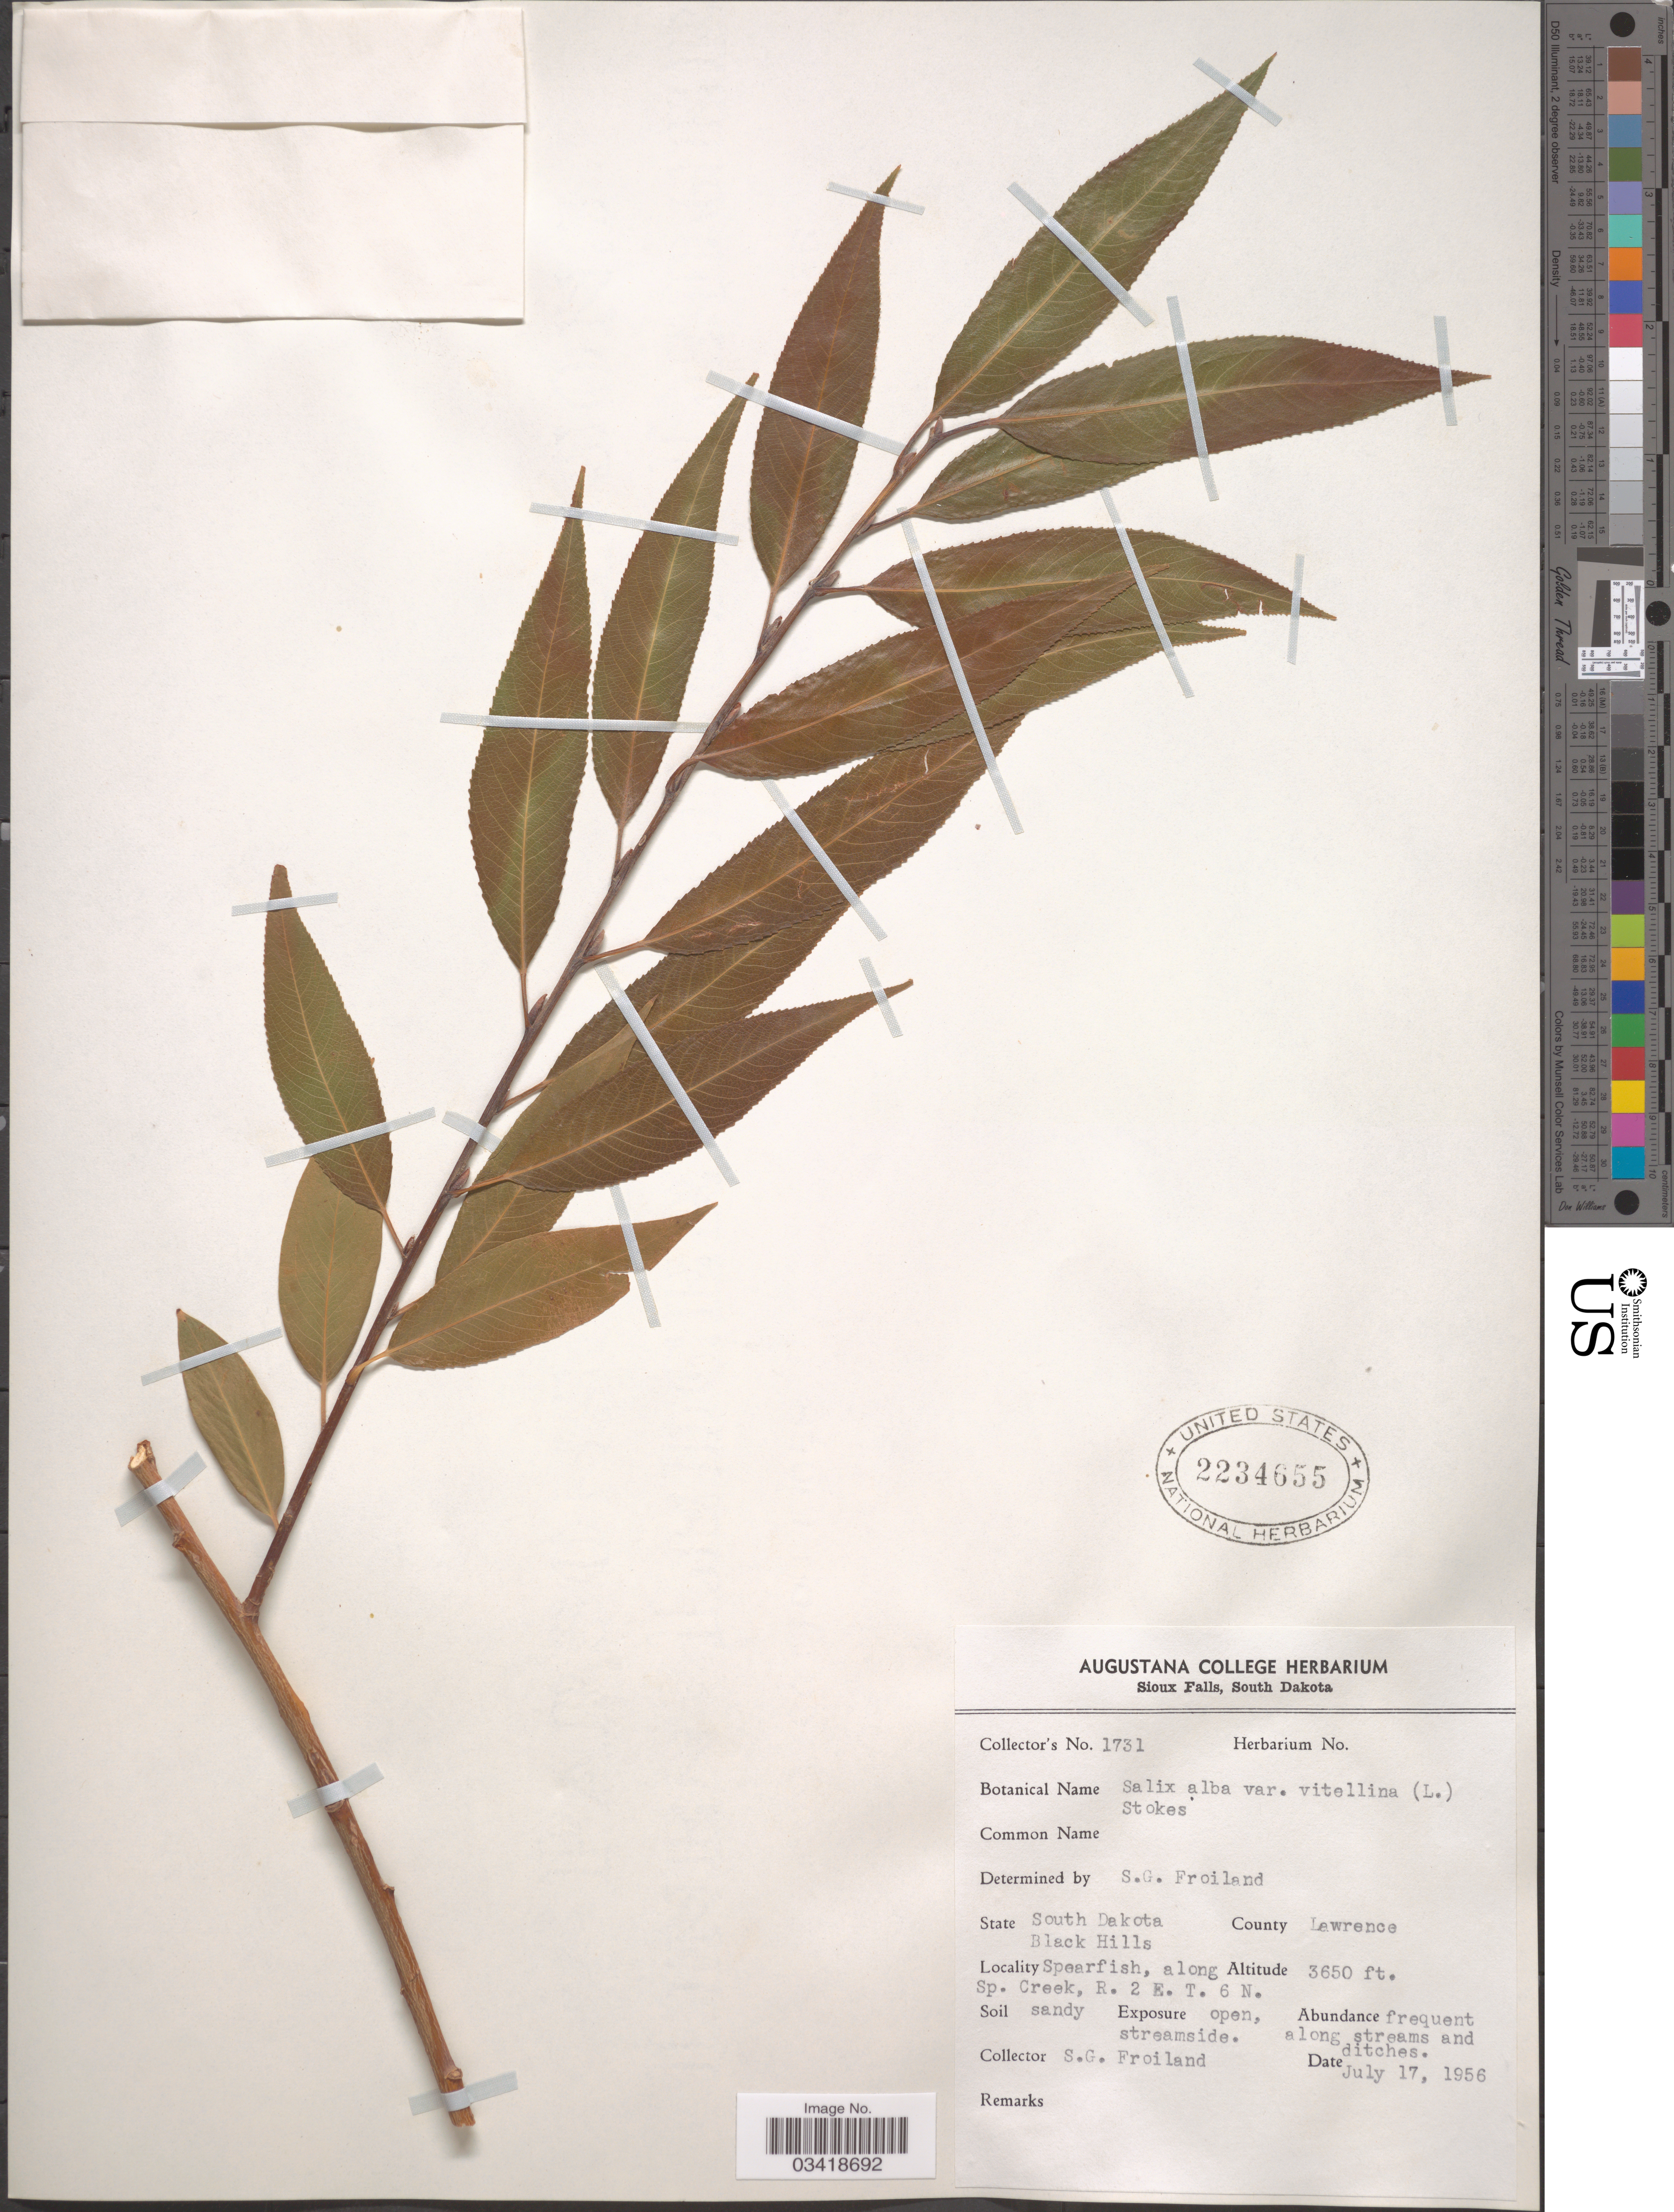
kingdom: Plantae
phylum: Tracheophyta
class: Magnoliopsida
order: Malpighiales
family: Salicaceae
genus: Salix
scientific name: Salix alba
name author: L.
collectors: S. Froiland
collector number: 1731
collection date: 1956-07-17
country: United States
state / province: South Dakota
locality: County Lawrence. Black Hills. Spearfish, along Sp. Creek, R. 2 E. T. 6 N.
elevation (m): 1113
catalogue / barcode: US 2234655